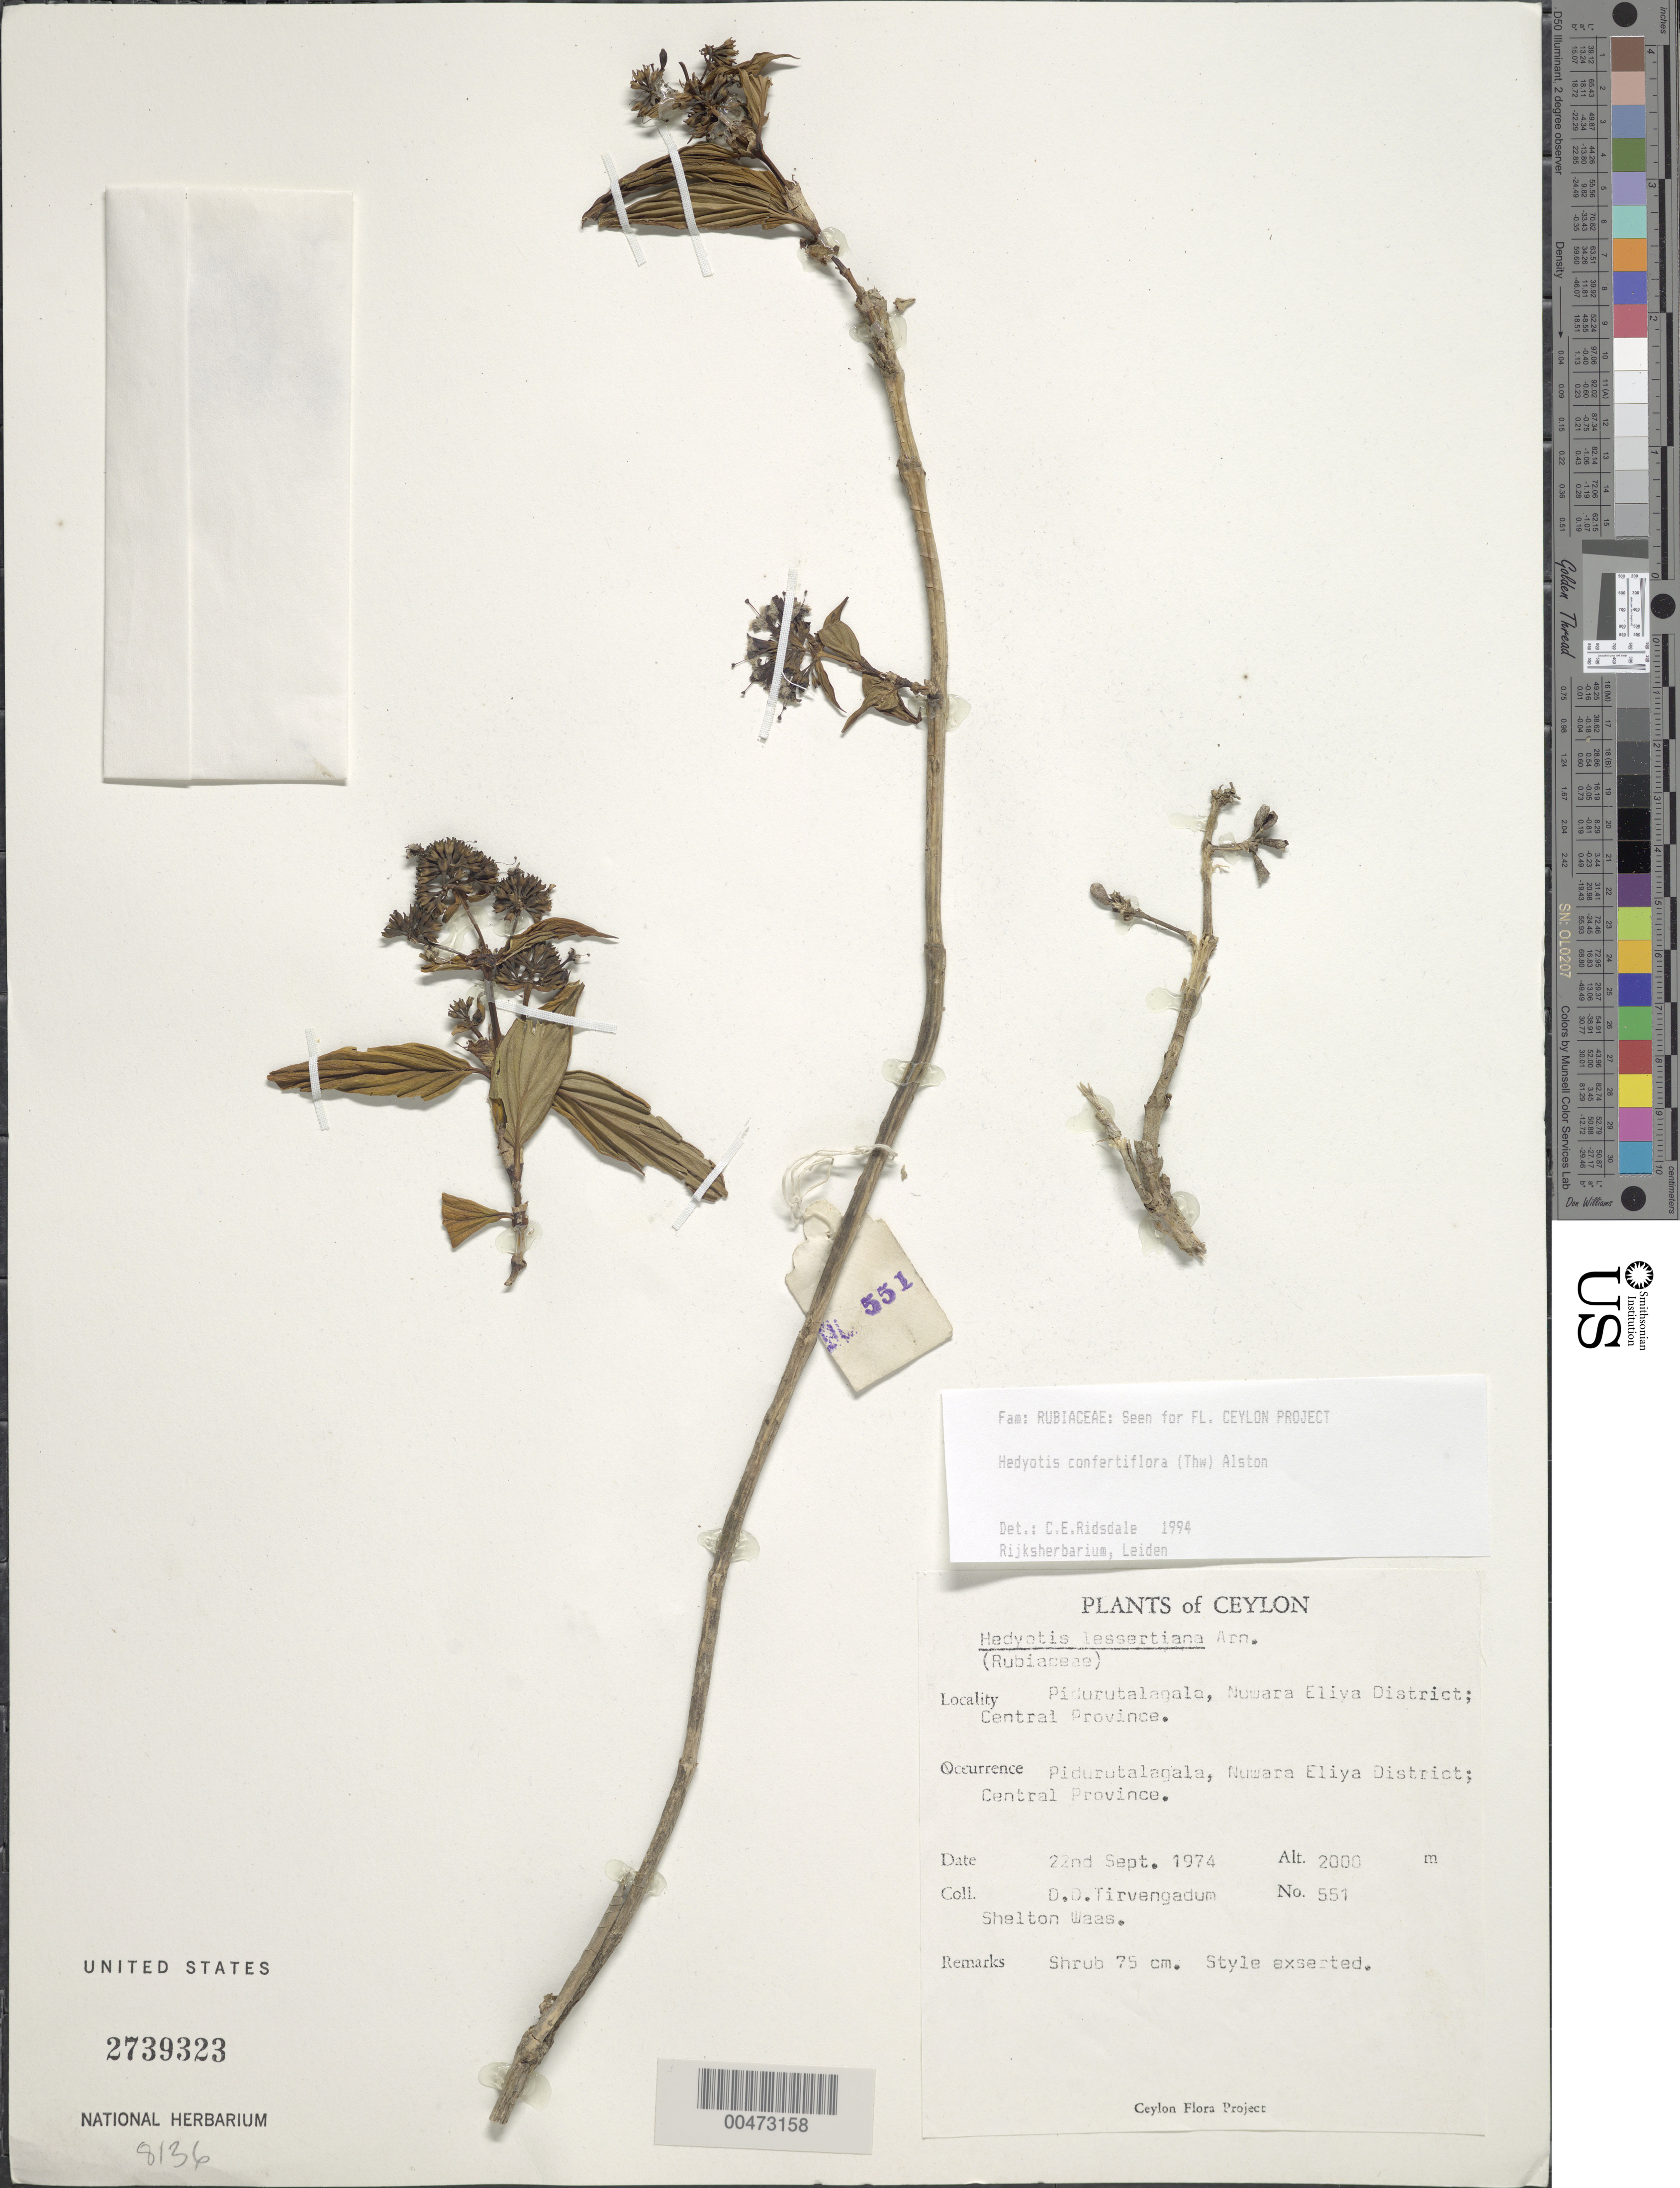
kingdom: Plantae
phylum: Tracheophyta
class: Magnoliopsida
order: Gentianales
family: Rubiaceae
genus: Hedyotis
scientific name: Hedyotis confertiflora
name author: (Thwaites) Alston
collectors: D. Tirvengadum & S. Waas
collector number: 551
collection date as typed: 22 Sep 1974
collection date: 1974-09-22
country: Sri Lanka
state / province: Central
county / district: Nuwara Eliya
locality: Pidurutalagala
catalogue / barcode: US 2739323